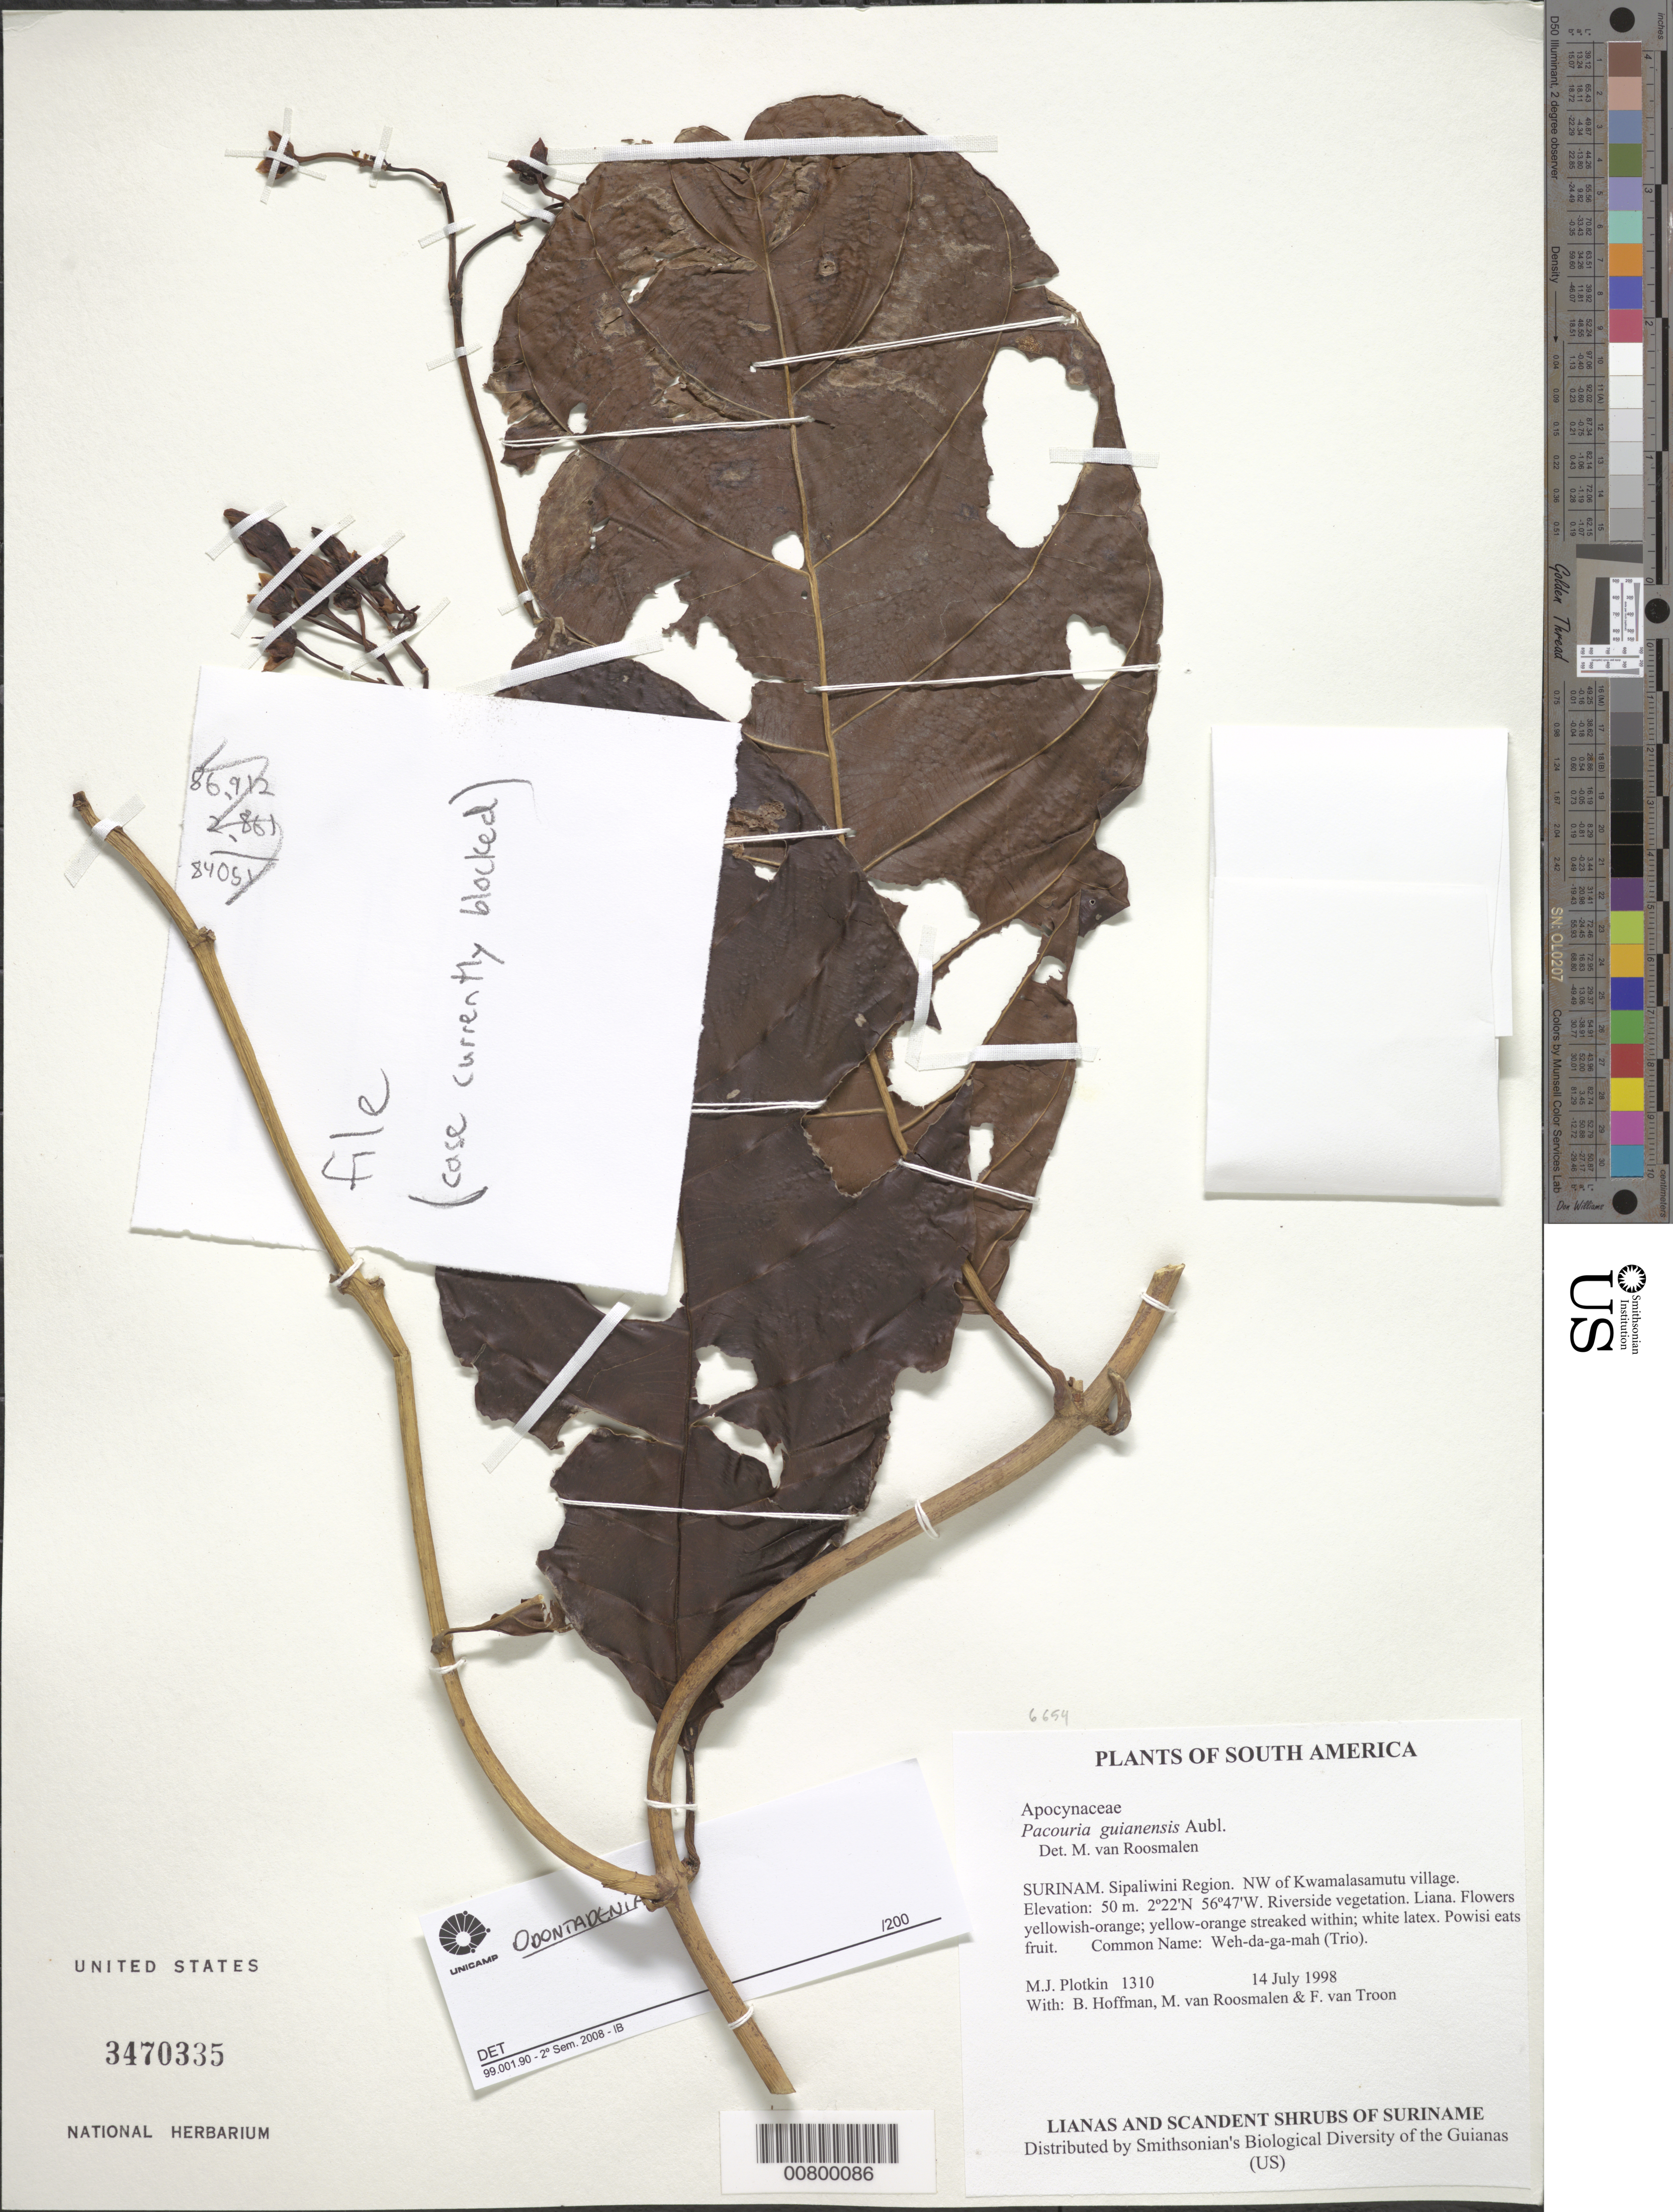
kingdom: Plantae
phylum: Tracheophyta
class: Magnoliopsida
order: Gentianales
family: Apocynaceae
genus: Odontadenia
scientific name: Odontadenia sp.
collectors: M. Plotkin, B. Hoffman, M. G. M. v. Roosmalen & F. Van Troon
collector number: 1310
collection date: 1998-07-14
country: Suriname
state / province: Sipaliwini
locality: NW of Kwalasamutu village.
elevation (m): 50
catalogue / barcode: US 3470335